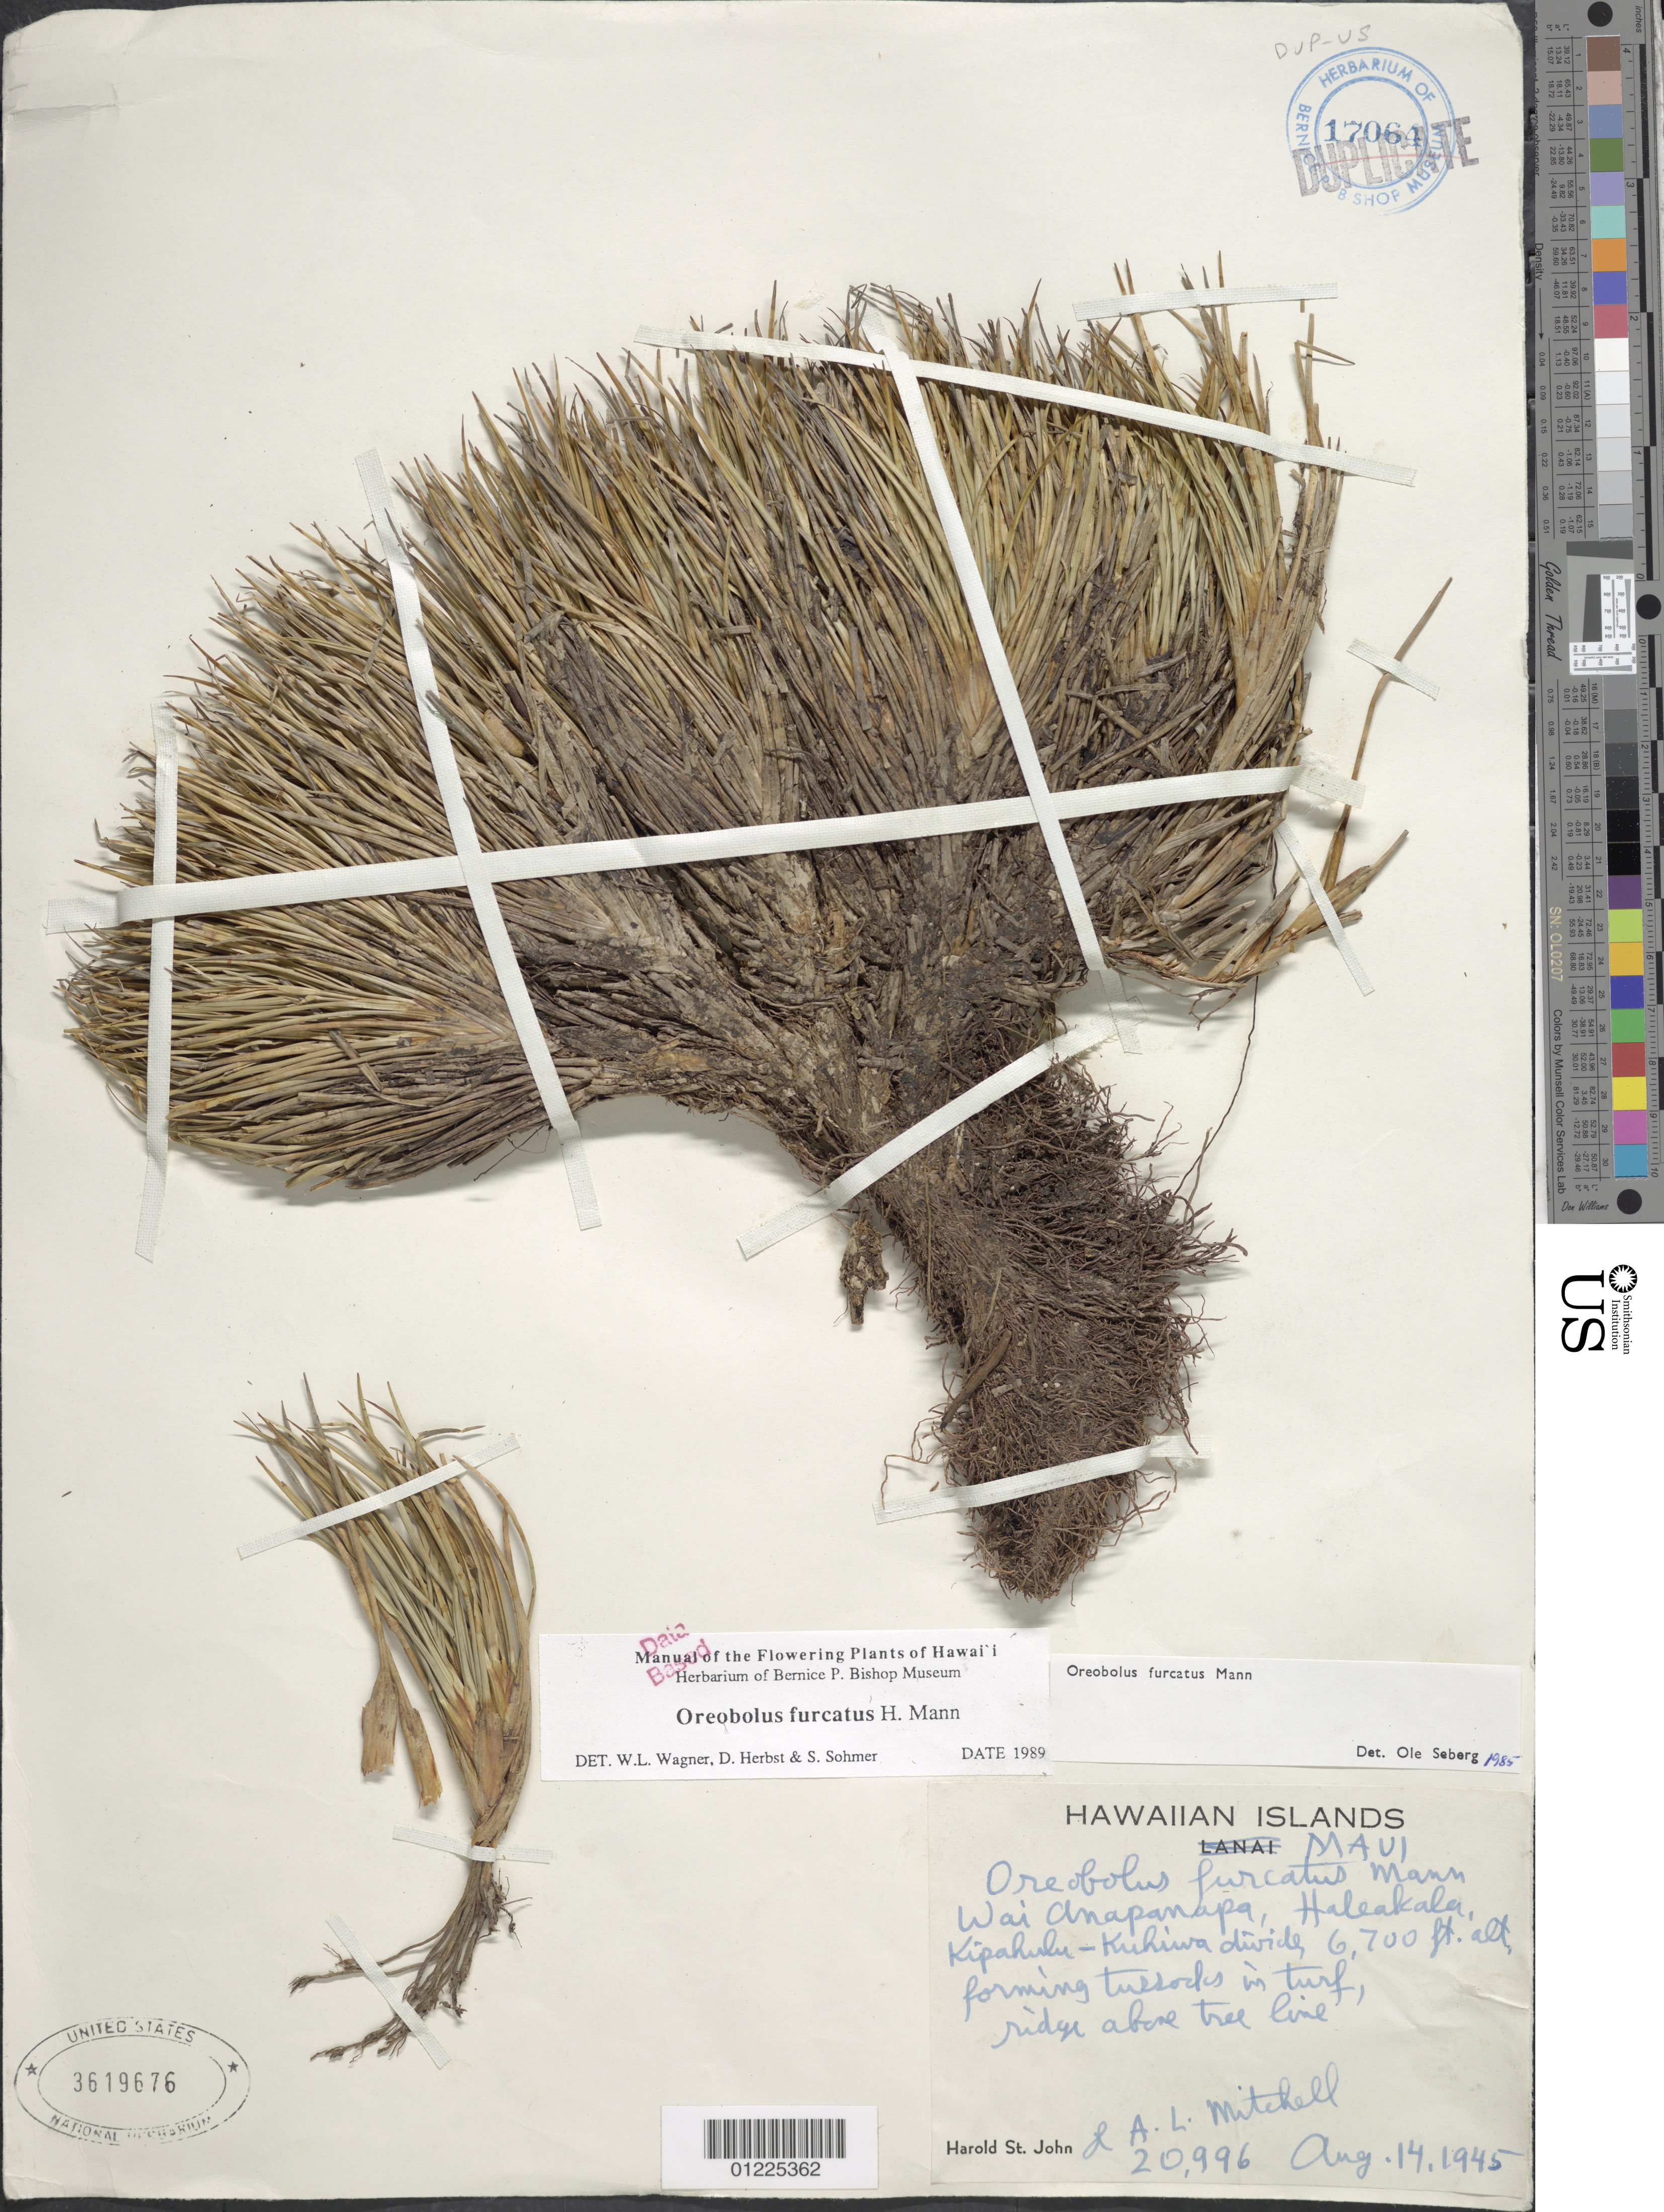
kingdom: Plantae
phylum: Tracheophyta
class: Liliopsida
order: Poales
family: Cyperaceae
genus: Oreobolus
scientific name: Oreobolus furcatus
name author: H. Mann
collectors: H. St. John & A. Mitchell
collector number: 20996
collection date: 1945-08-14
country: United States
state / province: Hawaii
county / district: Maui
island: Maui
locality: Kipahulu-Kuhiwa divide, Haleakala, Wai Anapanapa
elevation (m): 2042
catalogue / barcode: US 3619676